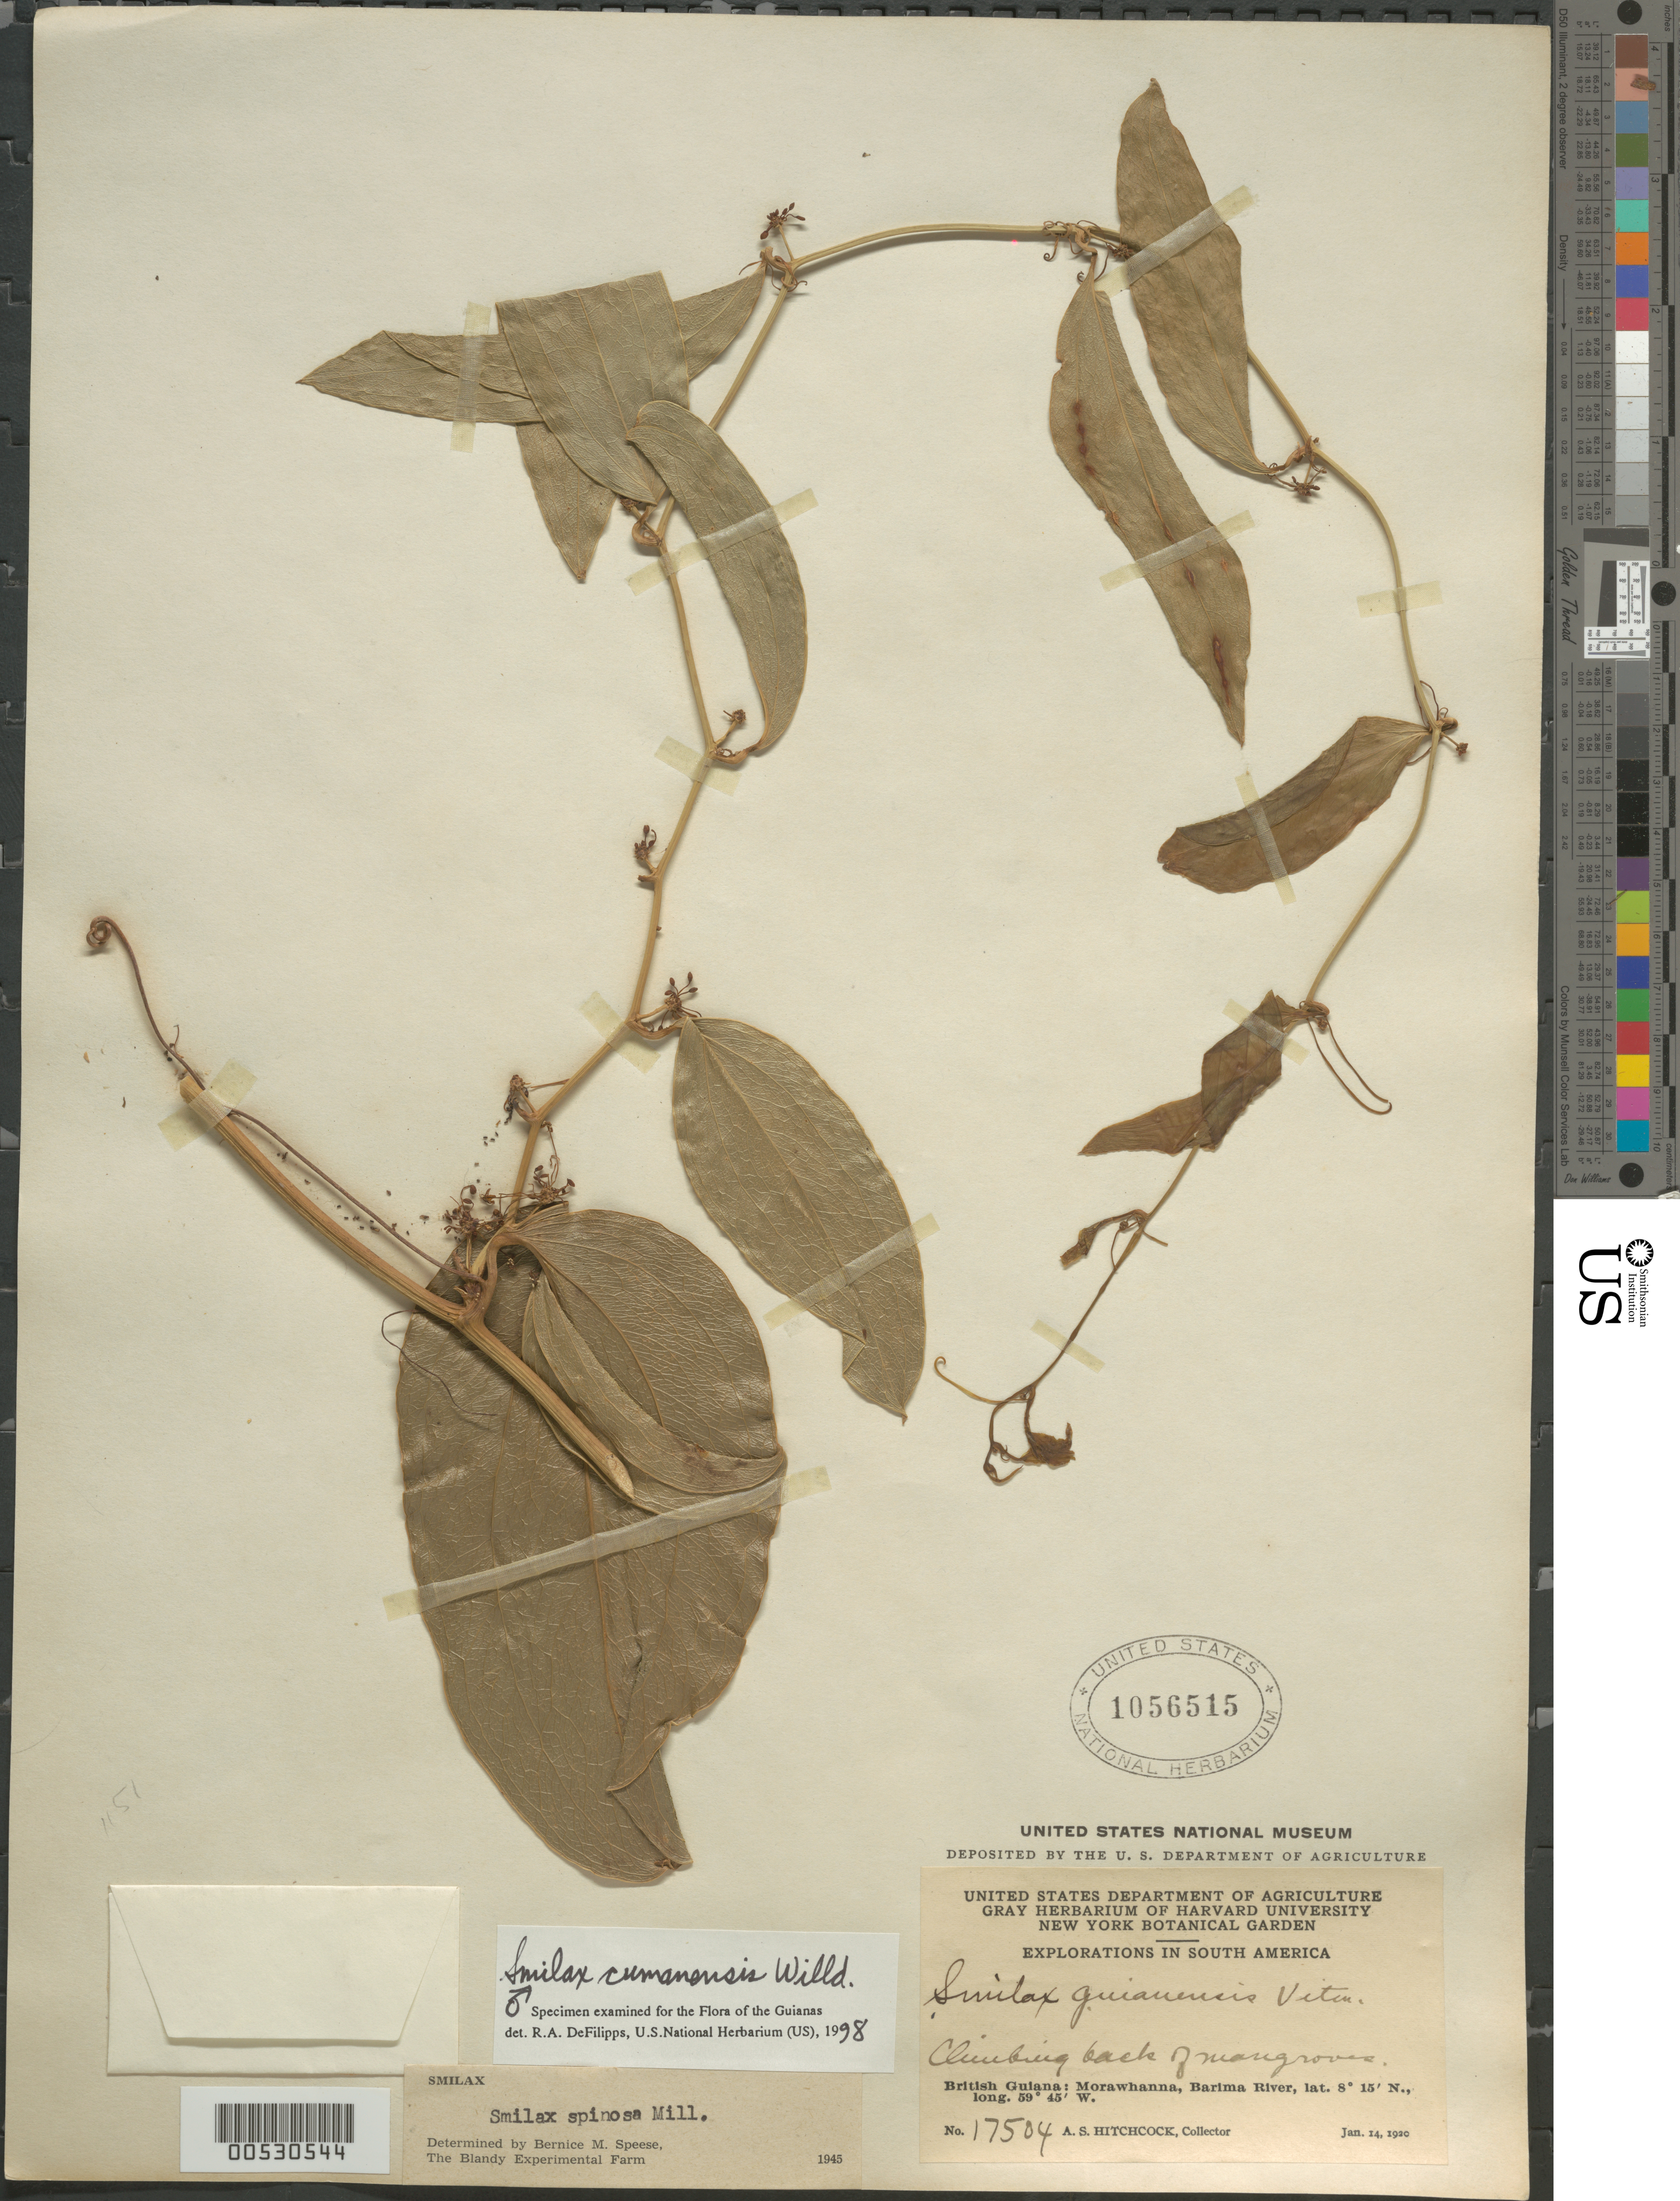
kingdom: Plantae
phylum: Tracheophyta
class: Liliopsida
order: Liliales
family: Smilacaceae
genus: Smilax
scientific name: Smilax cumanensis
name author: Humb. & Bonpl. ex Willd.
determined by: DeFilipps, R. A.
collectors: A. S. Hitchcock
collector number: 17504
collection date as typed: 14-Jan-20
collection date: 1920-01-14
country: Guyana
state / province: Barima-Waini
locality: Morawhanna, vic., Barima R.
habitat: Back of mangroves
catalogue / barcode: US 1056515